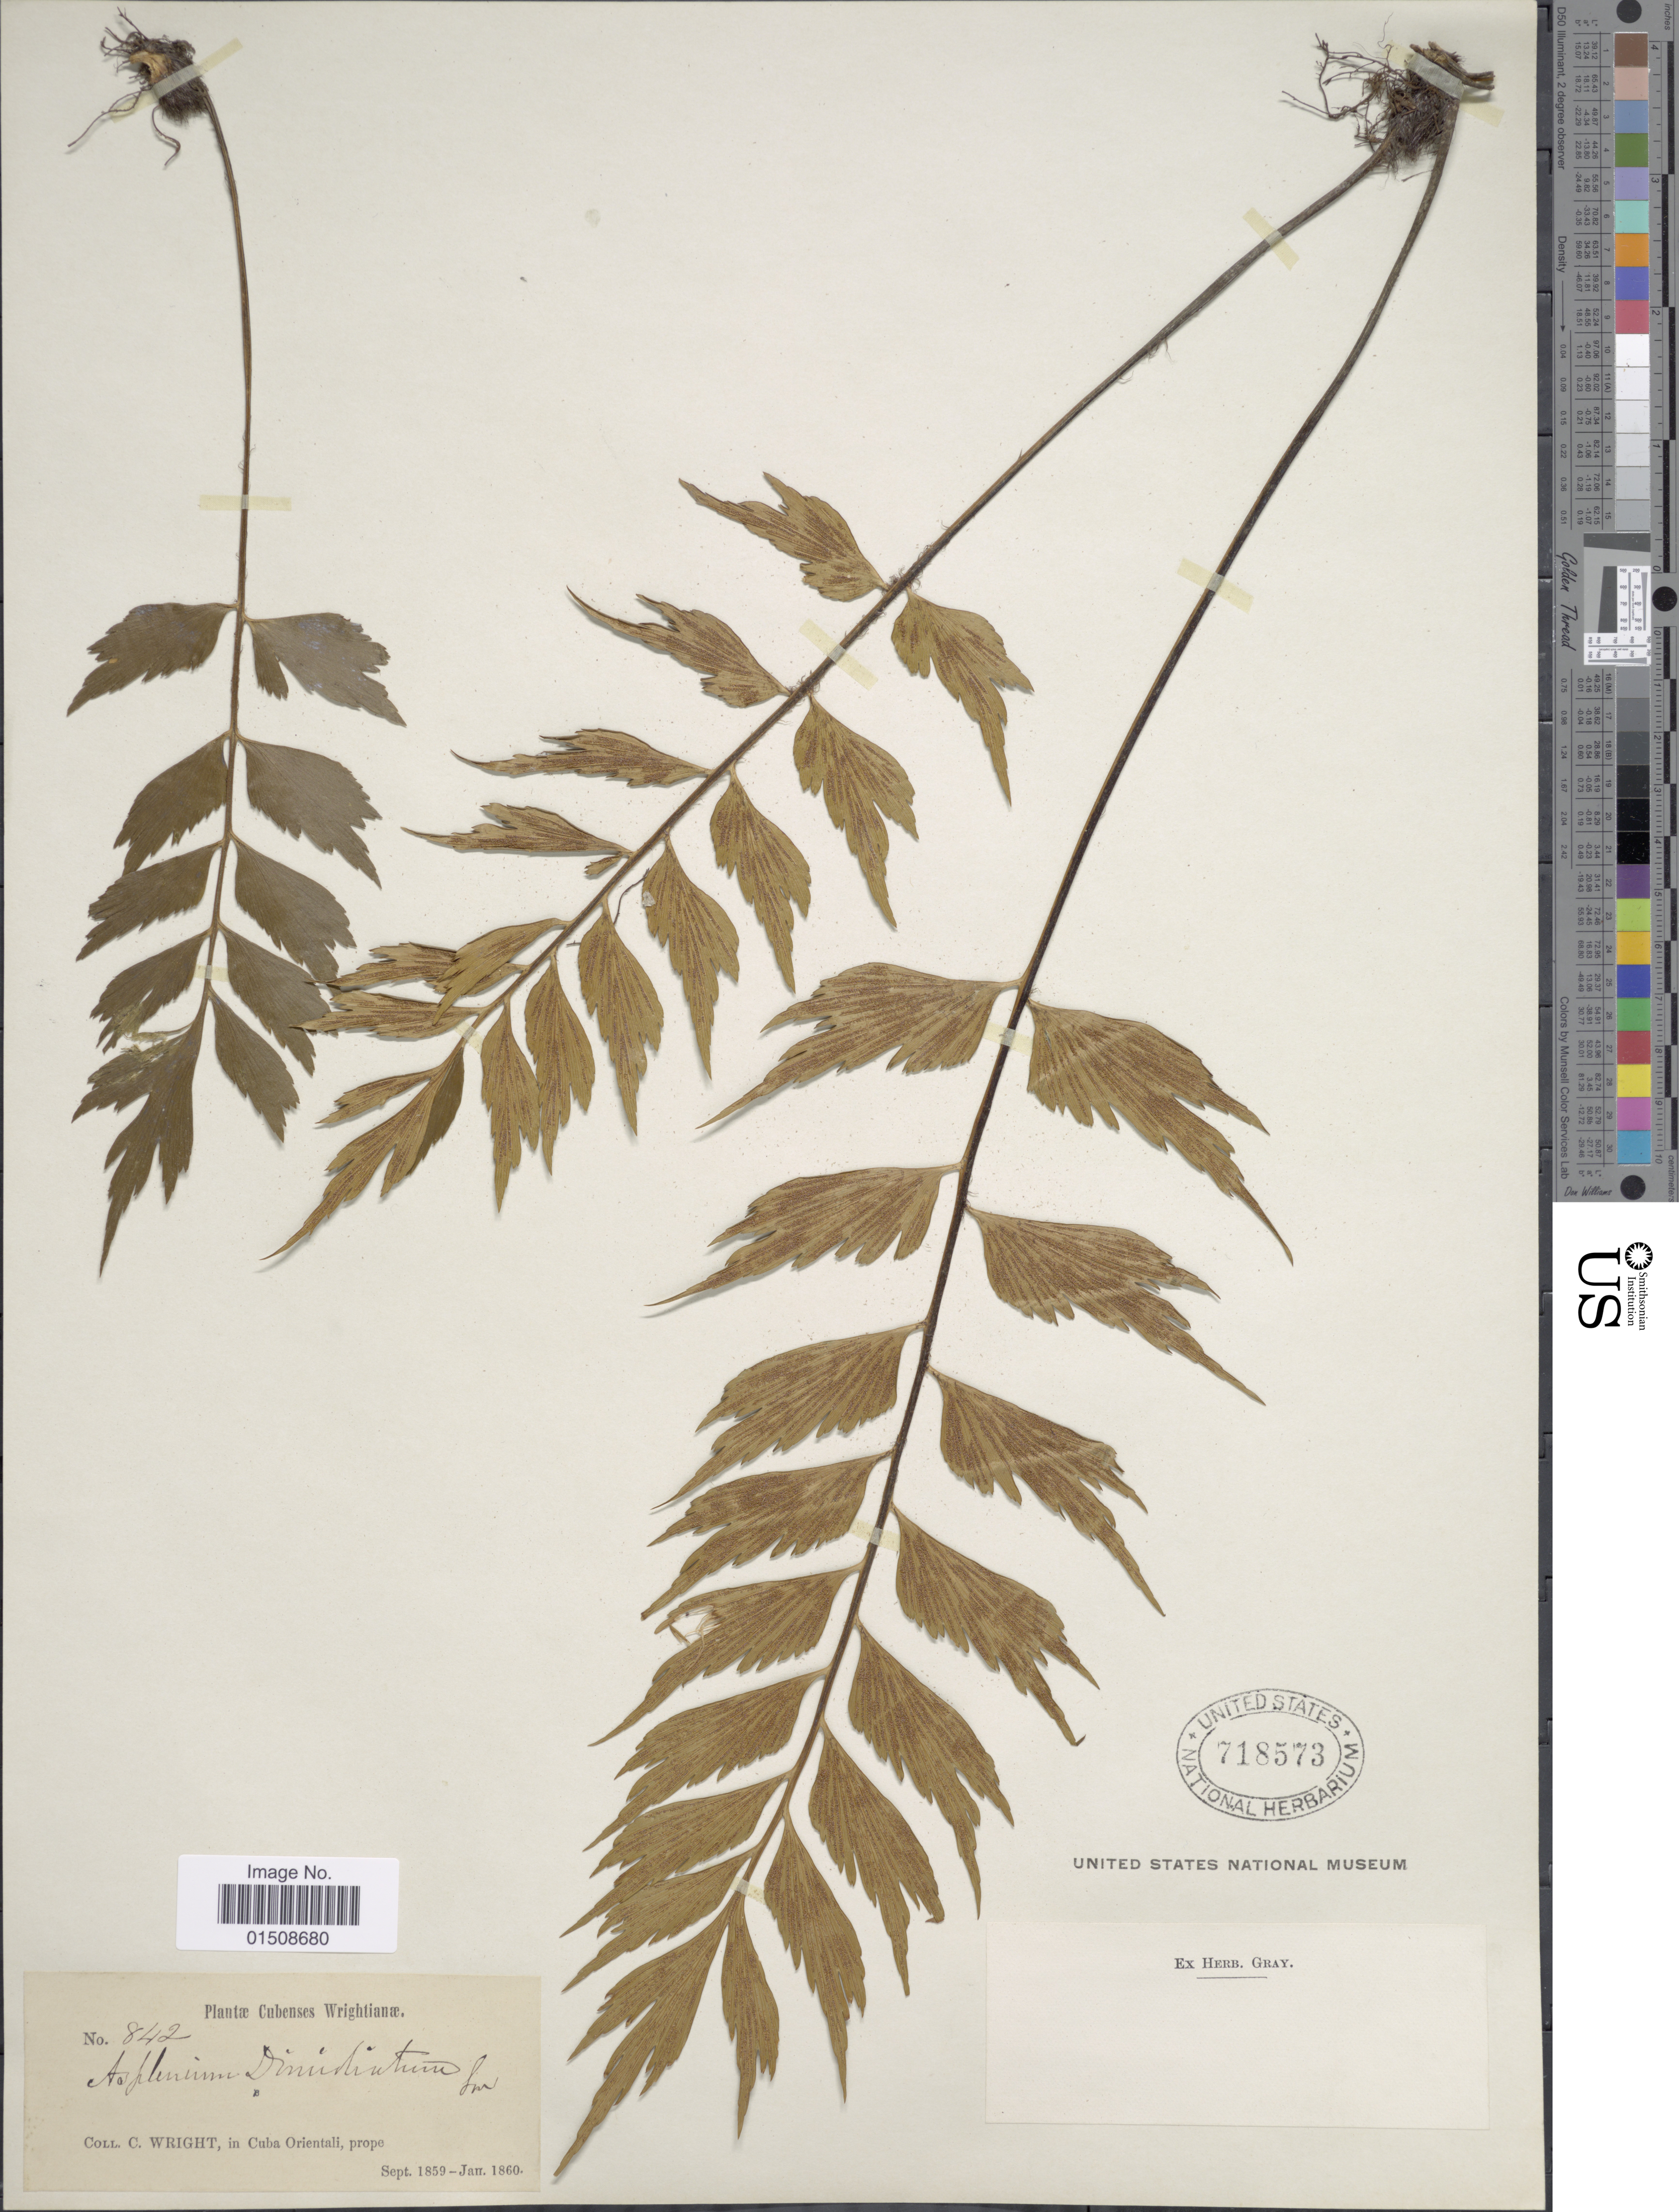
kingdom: Plantae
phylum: Tracheophyta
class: Polypodiopsida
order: Polypodiales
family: Aspleniaceae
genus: Asplenium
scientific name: Asplenium dimidiatum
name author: Sw.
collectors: C. Wright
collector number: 842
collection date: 1859-09/1860-01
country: Cuba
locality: Cuba Orientali, prope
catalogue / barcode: US 718573